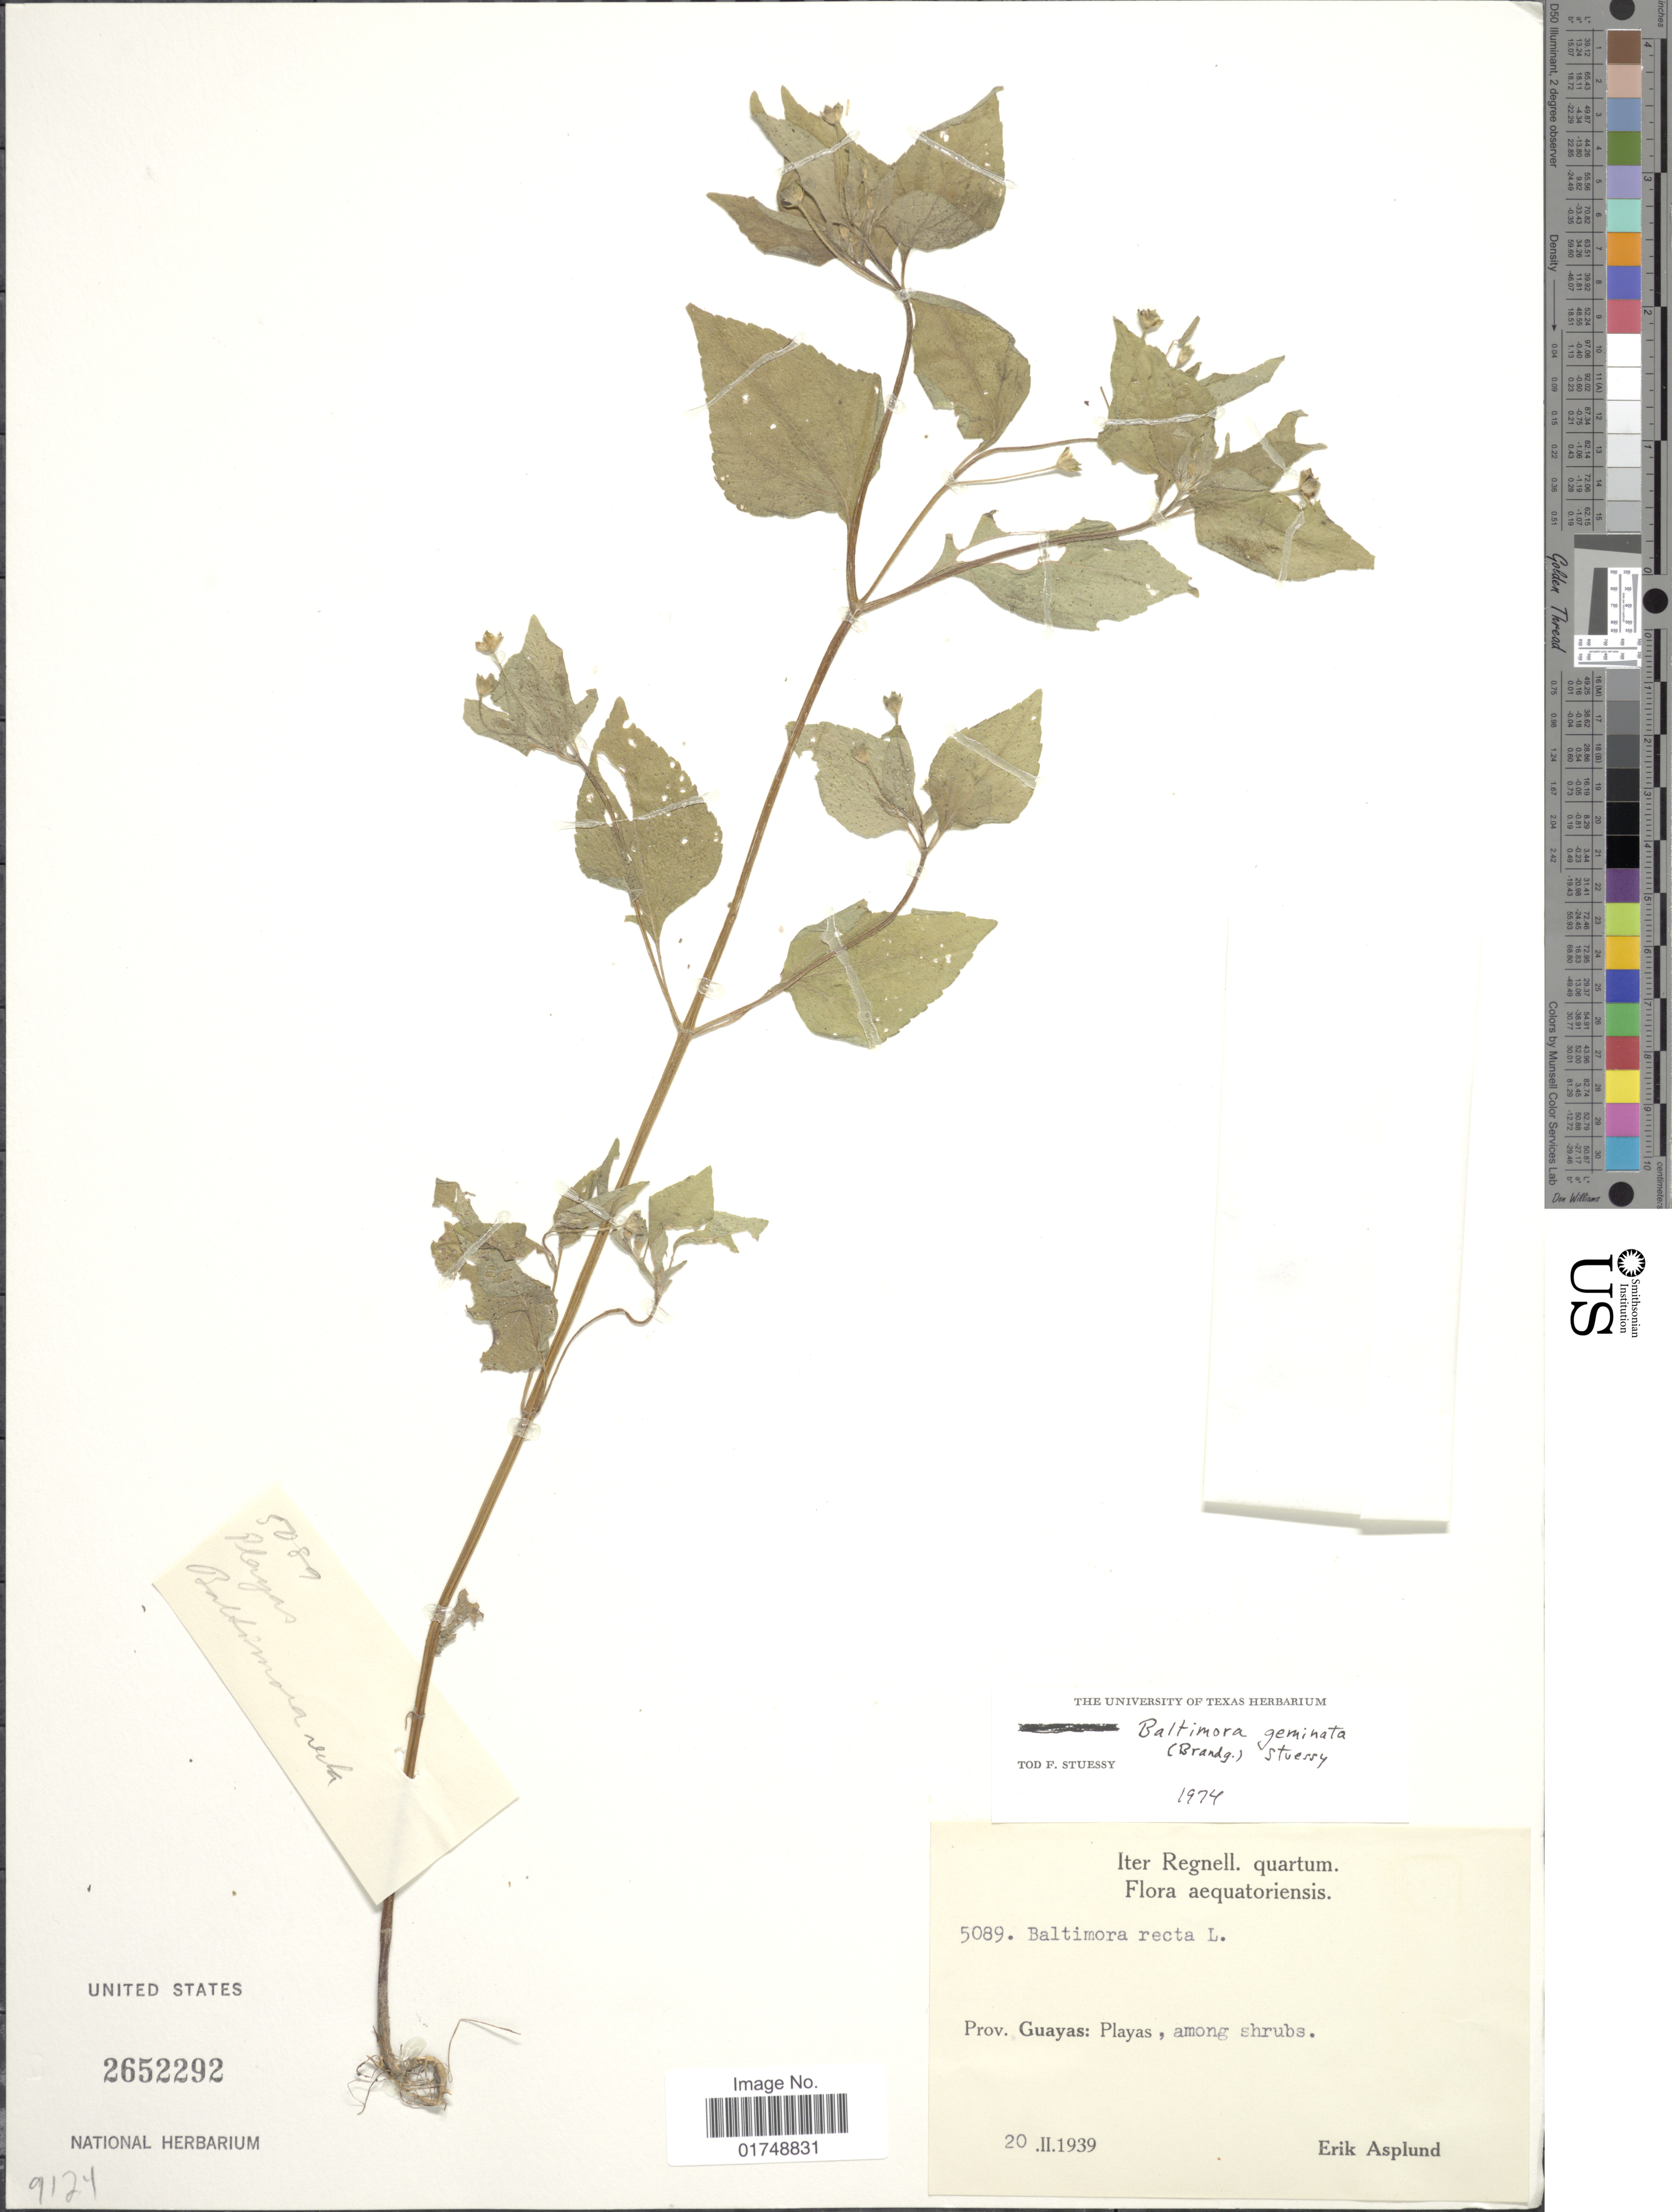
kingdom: Plantae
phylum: Tracheophyta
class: Magnoliopsida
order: Asterales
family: Asteraceae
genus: Baltimora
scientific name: Baltimora geminata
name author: (Brandegee) Stuessy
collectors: E. Asplund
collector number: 5089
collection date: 1939-02-20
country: Ecuador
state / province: Guayas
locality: Aequatoriensis. Prov. Guayas: Playas, among shrubs.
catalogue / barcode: US 2652292